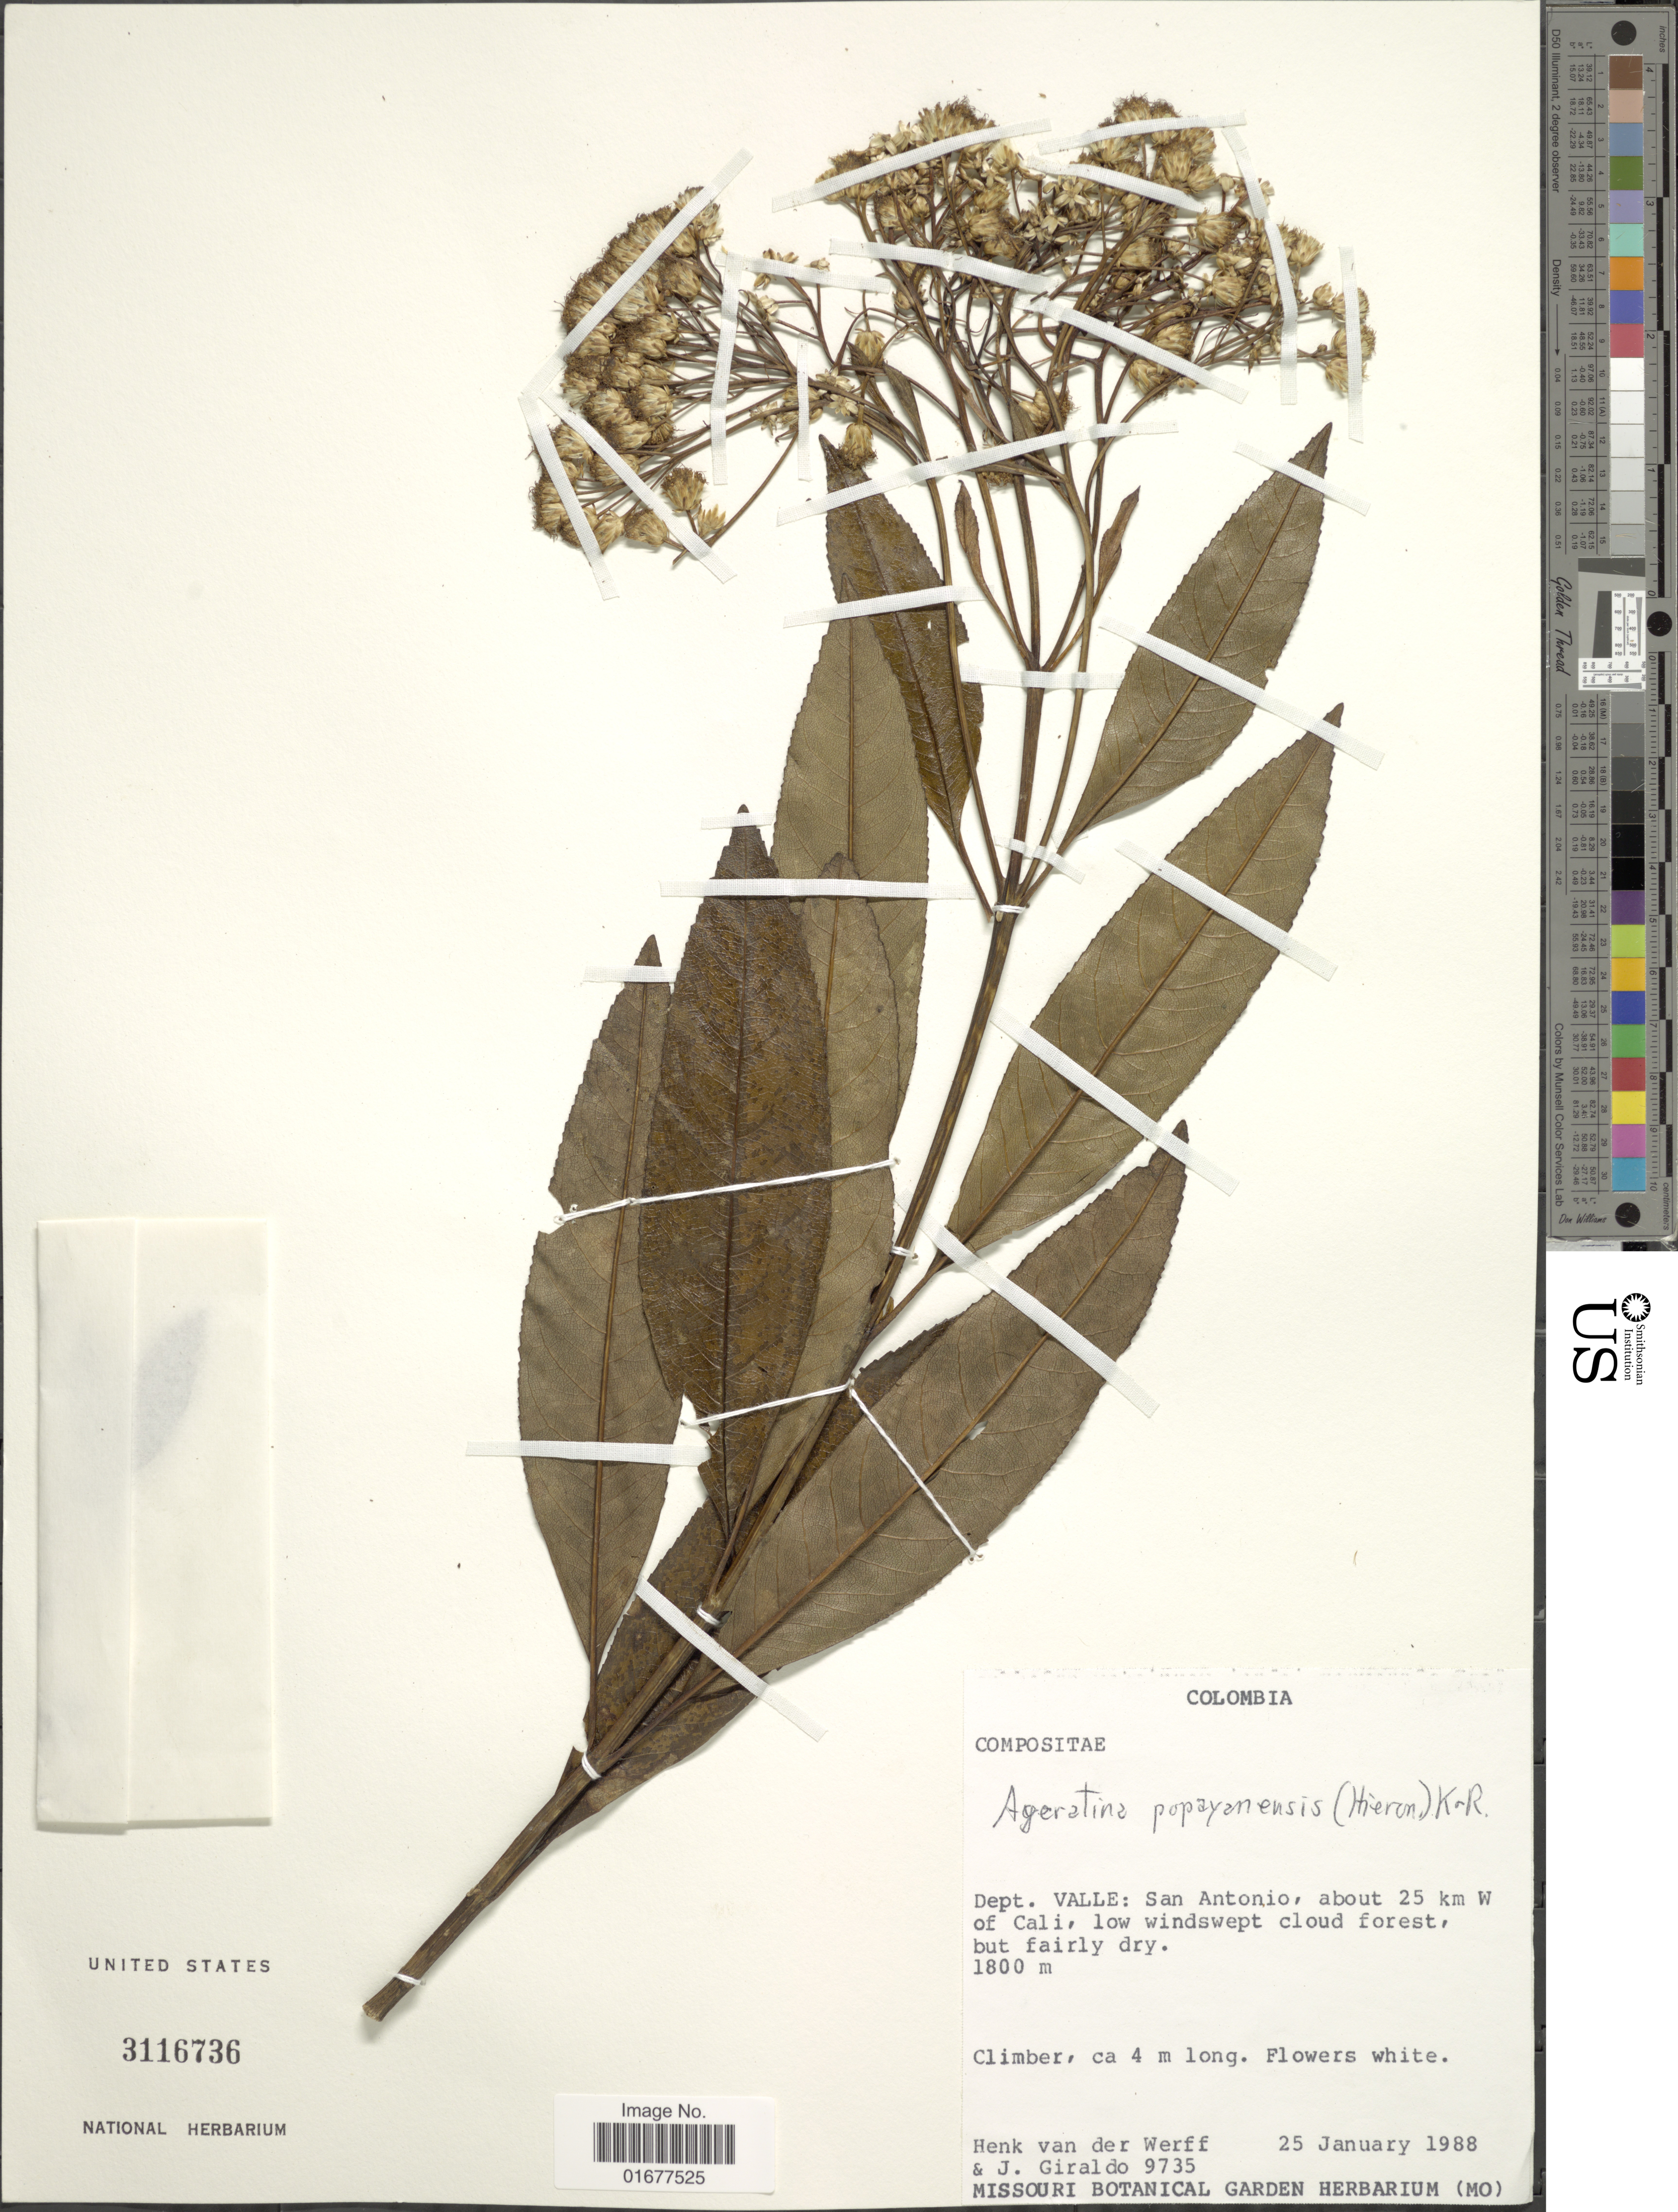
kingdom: Plantae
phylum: Tracheophyta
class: Magnoliopsida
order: Asterales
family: Asteraceae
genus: Ageratina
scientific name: Ageratina popayanensis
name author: (H. Rob.) R.M. King & H. Rob.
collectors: H. van der Werff & J. Giraldo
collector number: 9735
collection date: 1988-01-25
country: Colombia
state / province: Valle del Cauca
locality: San Antonio, about 25 km W of Cali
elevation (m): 1800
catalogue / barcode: US 3116736